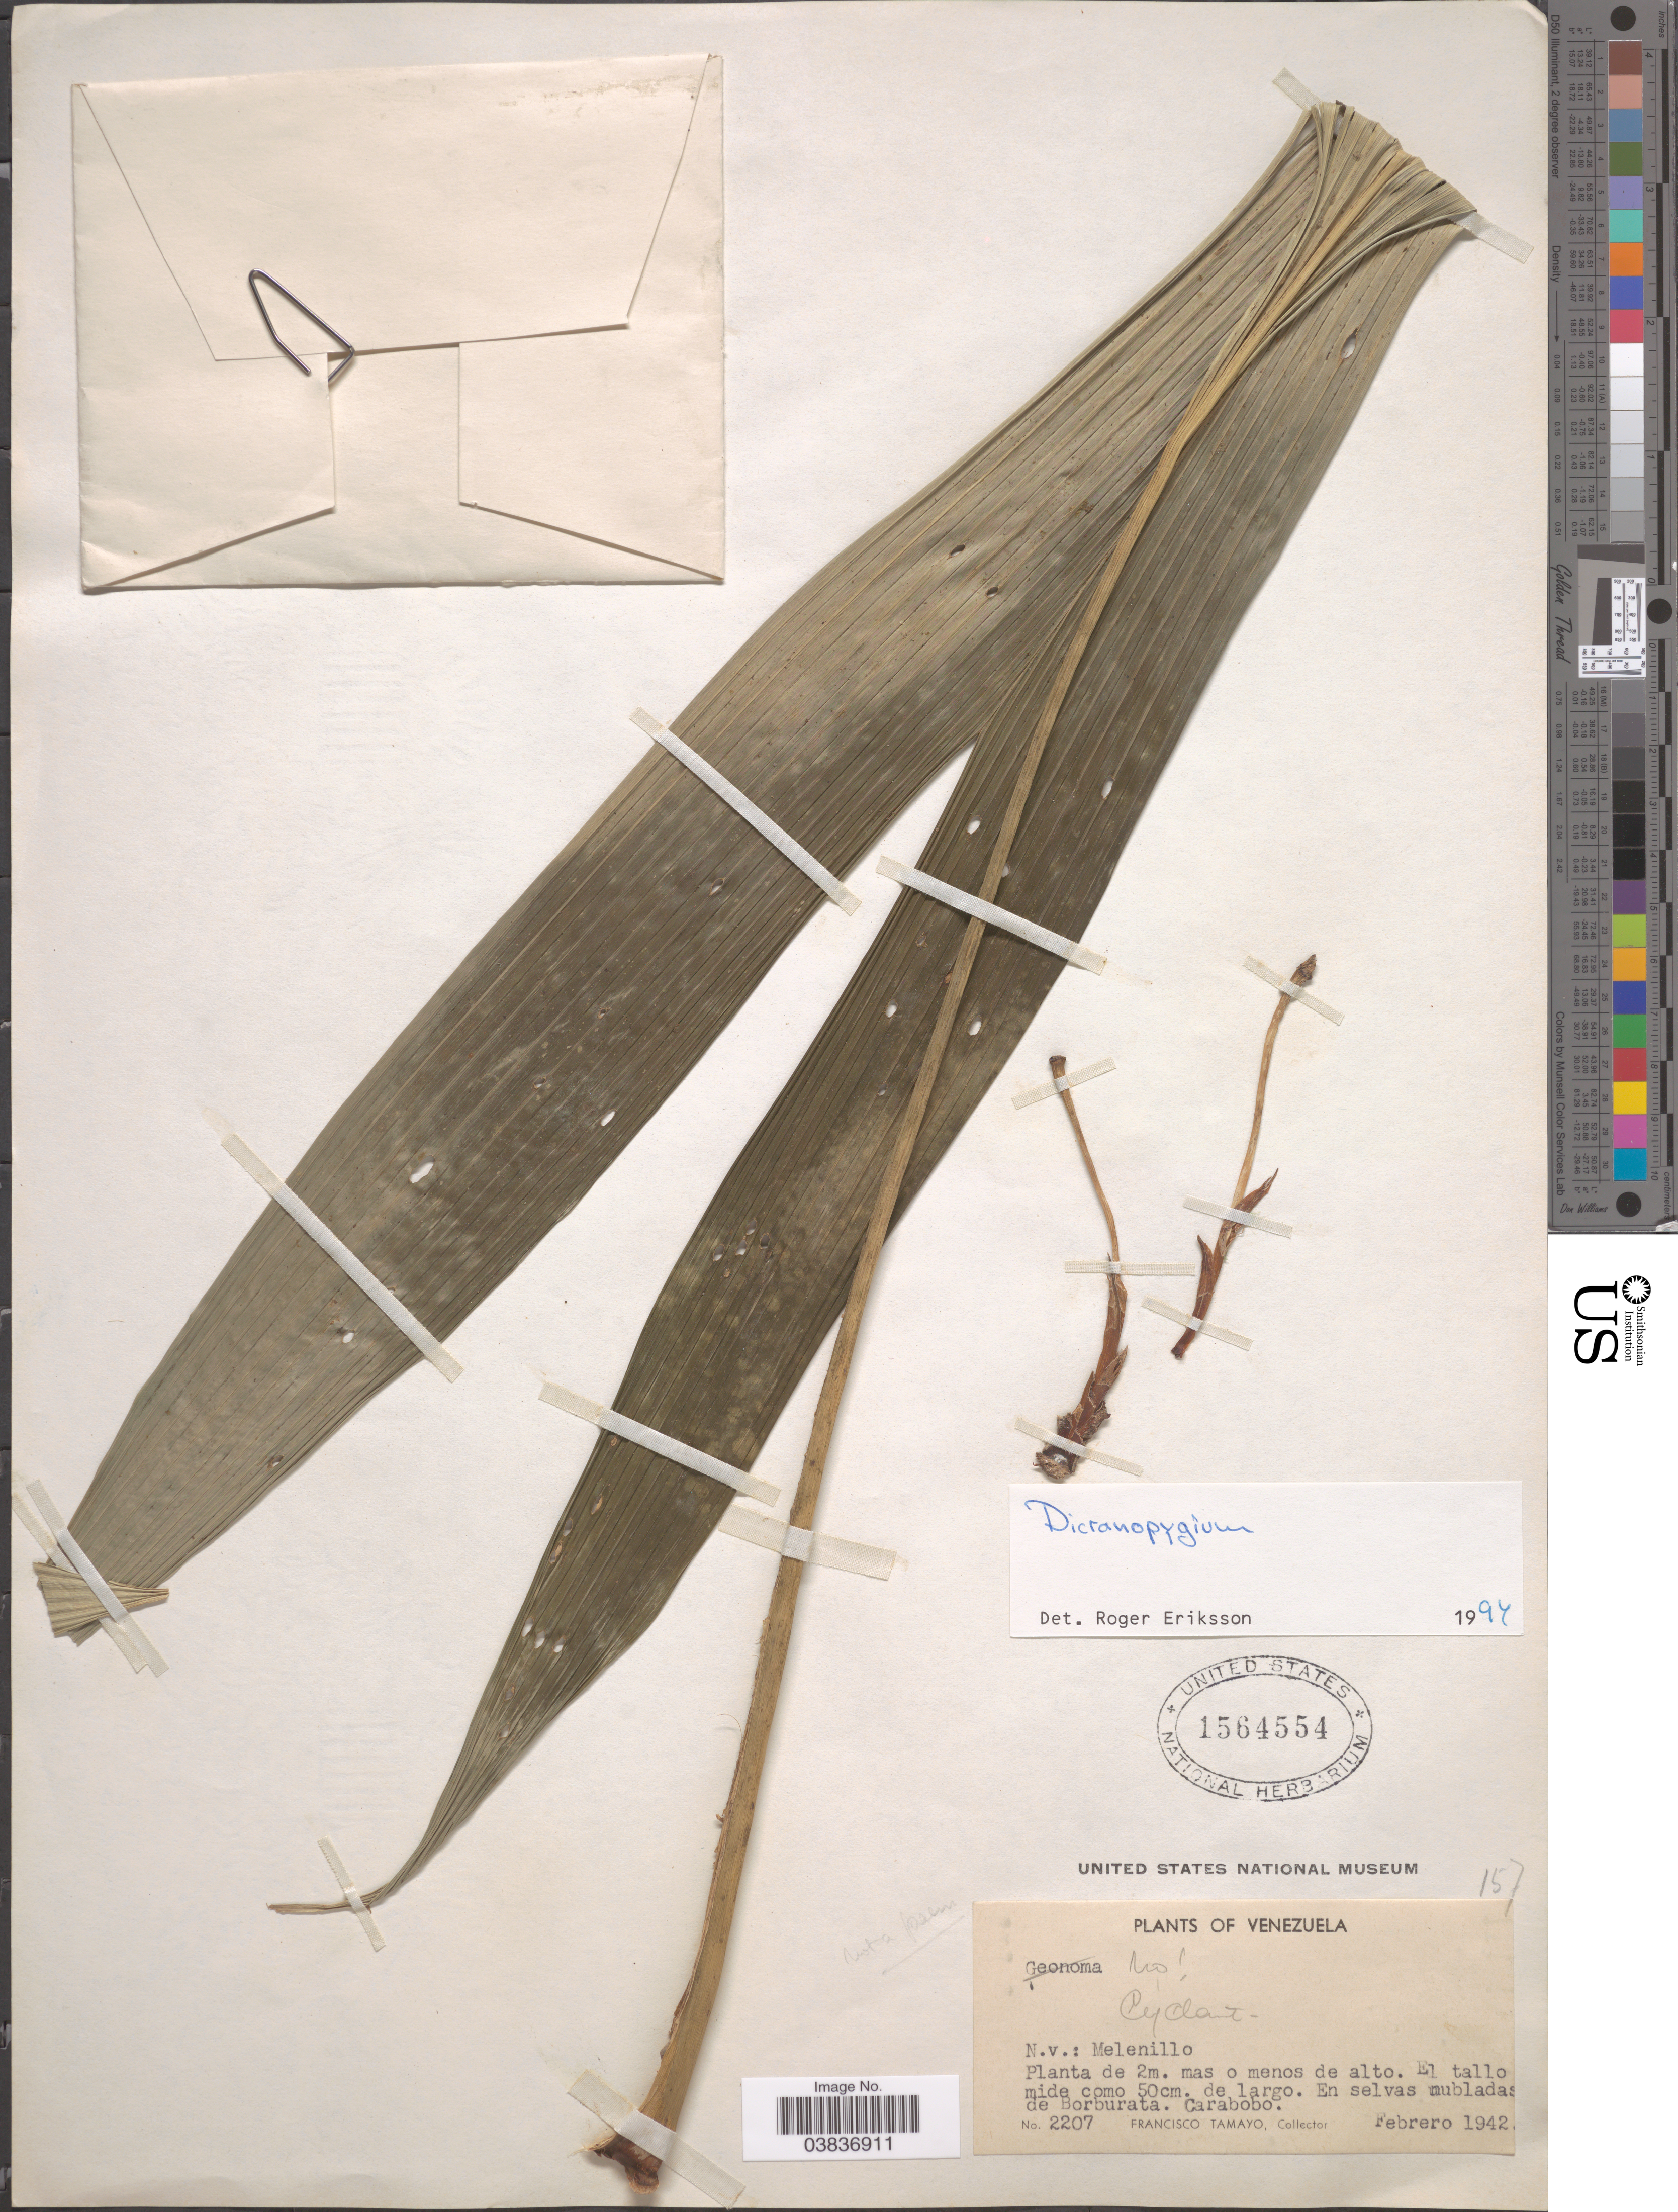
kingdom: Plantae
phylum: Tracheophyta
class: Liliopsida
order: Pandanales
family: Cyclanthaceae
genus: Dicranopygium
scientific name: Dicranopygium sp.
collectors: F. Tamayo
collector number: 2207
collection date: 1942-02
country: Venezuela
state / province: Carabobo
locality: En selvas nubladas de Borburata.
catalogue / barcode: US 1564554